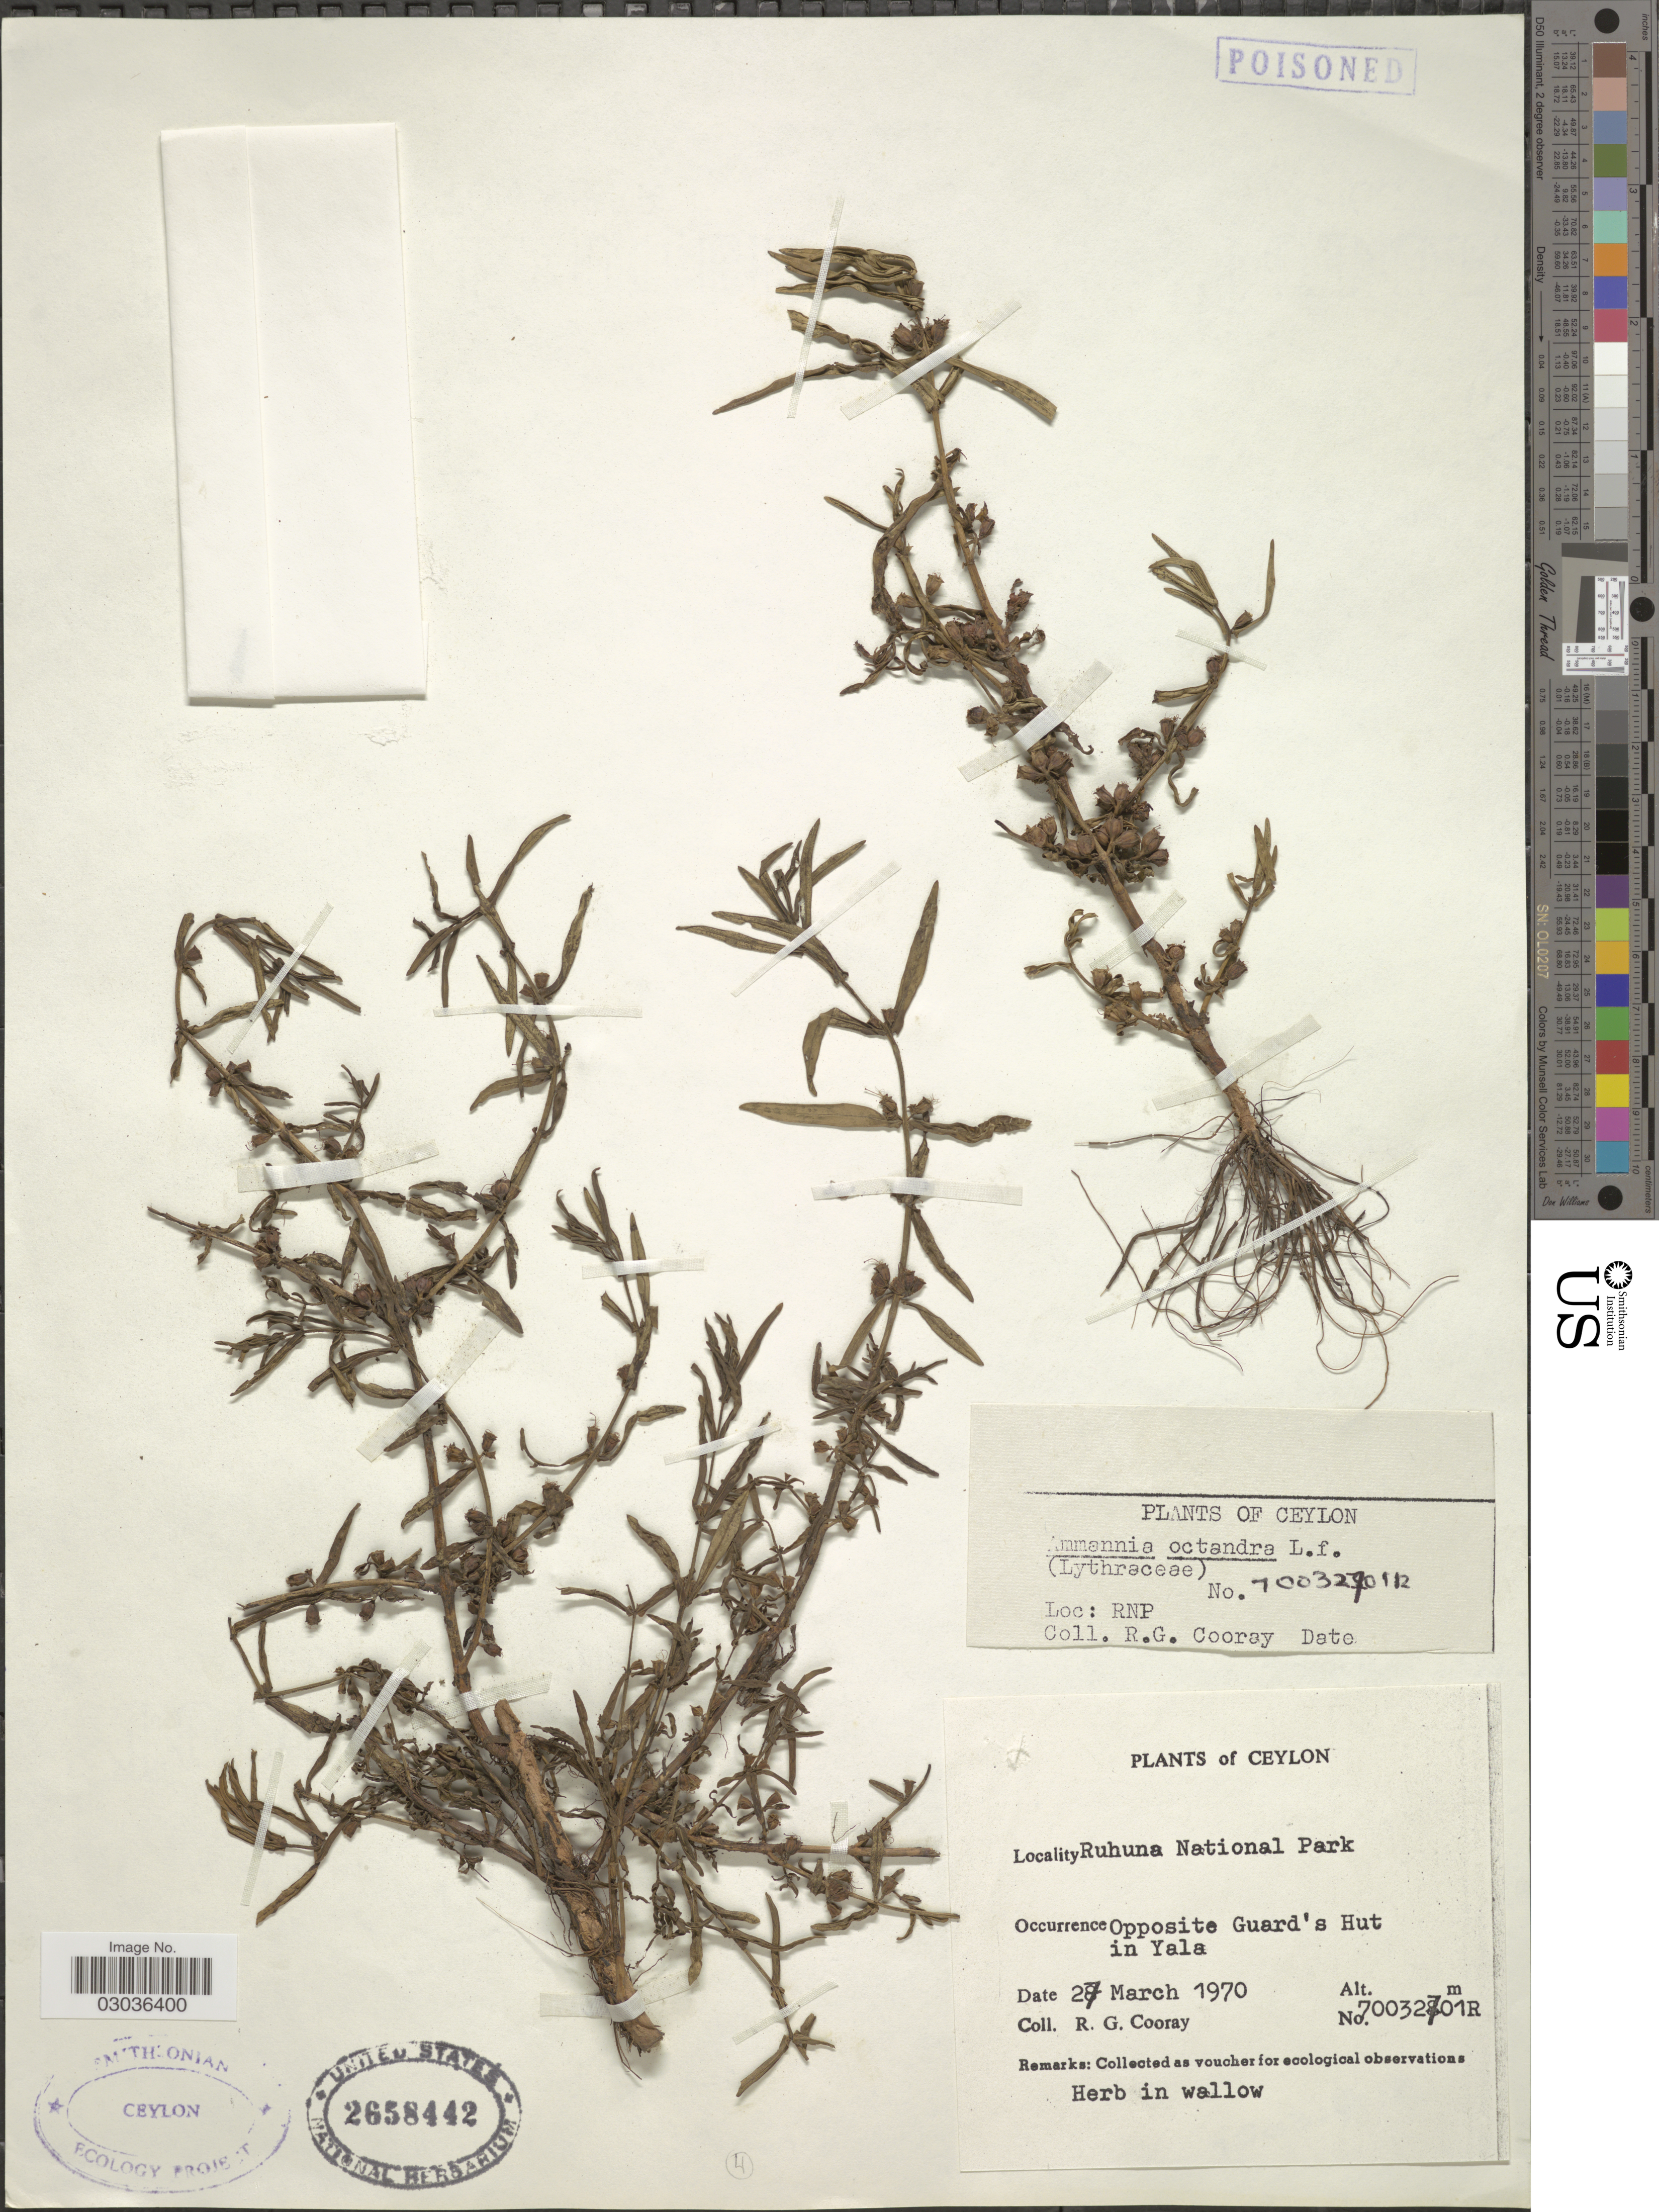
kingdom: Plantae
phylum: Tracheophyta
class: Magnoliopsida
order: Myrtales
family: Lythraceae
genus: Ammannia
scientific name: Ammannia octandra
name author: L. f.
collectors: R. Cooray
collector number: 70032701R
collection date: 1970-03-27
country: Sri Lanka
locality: Ceylon. Opposite Guard's Hut in Yalal.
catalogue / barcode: US 3658442